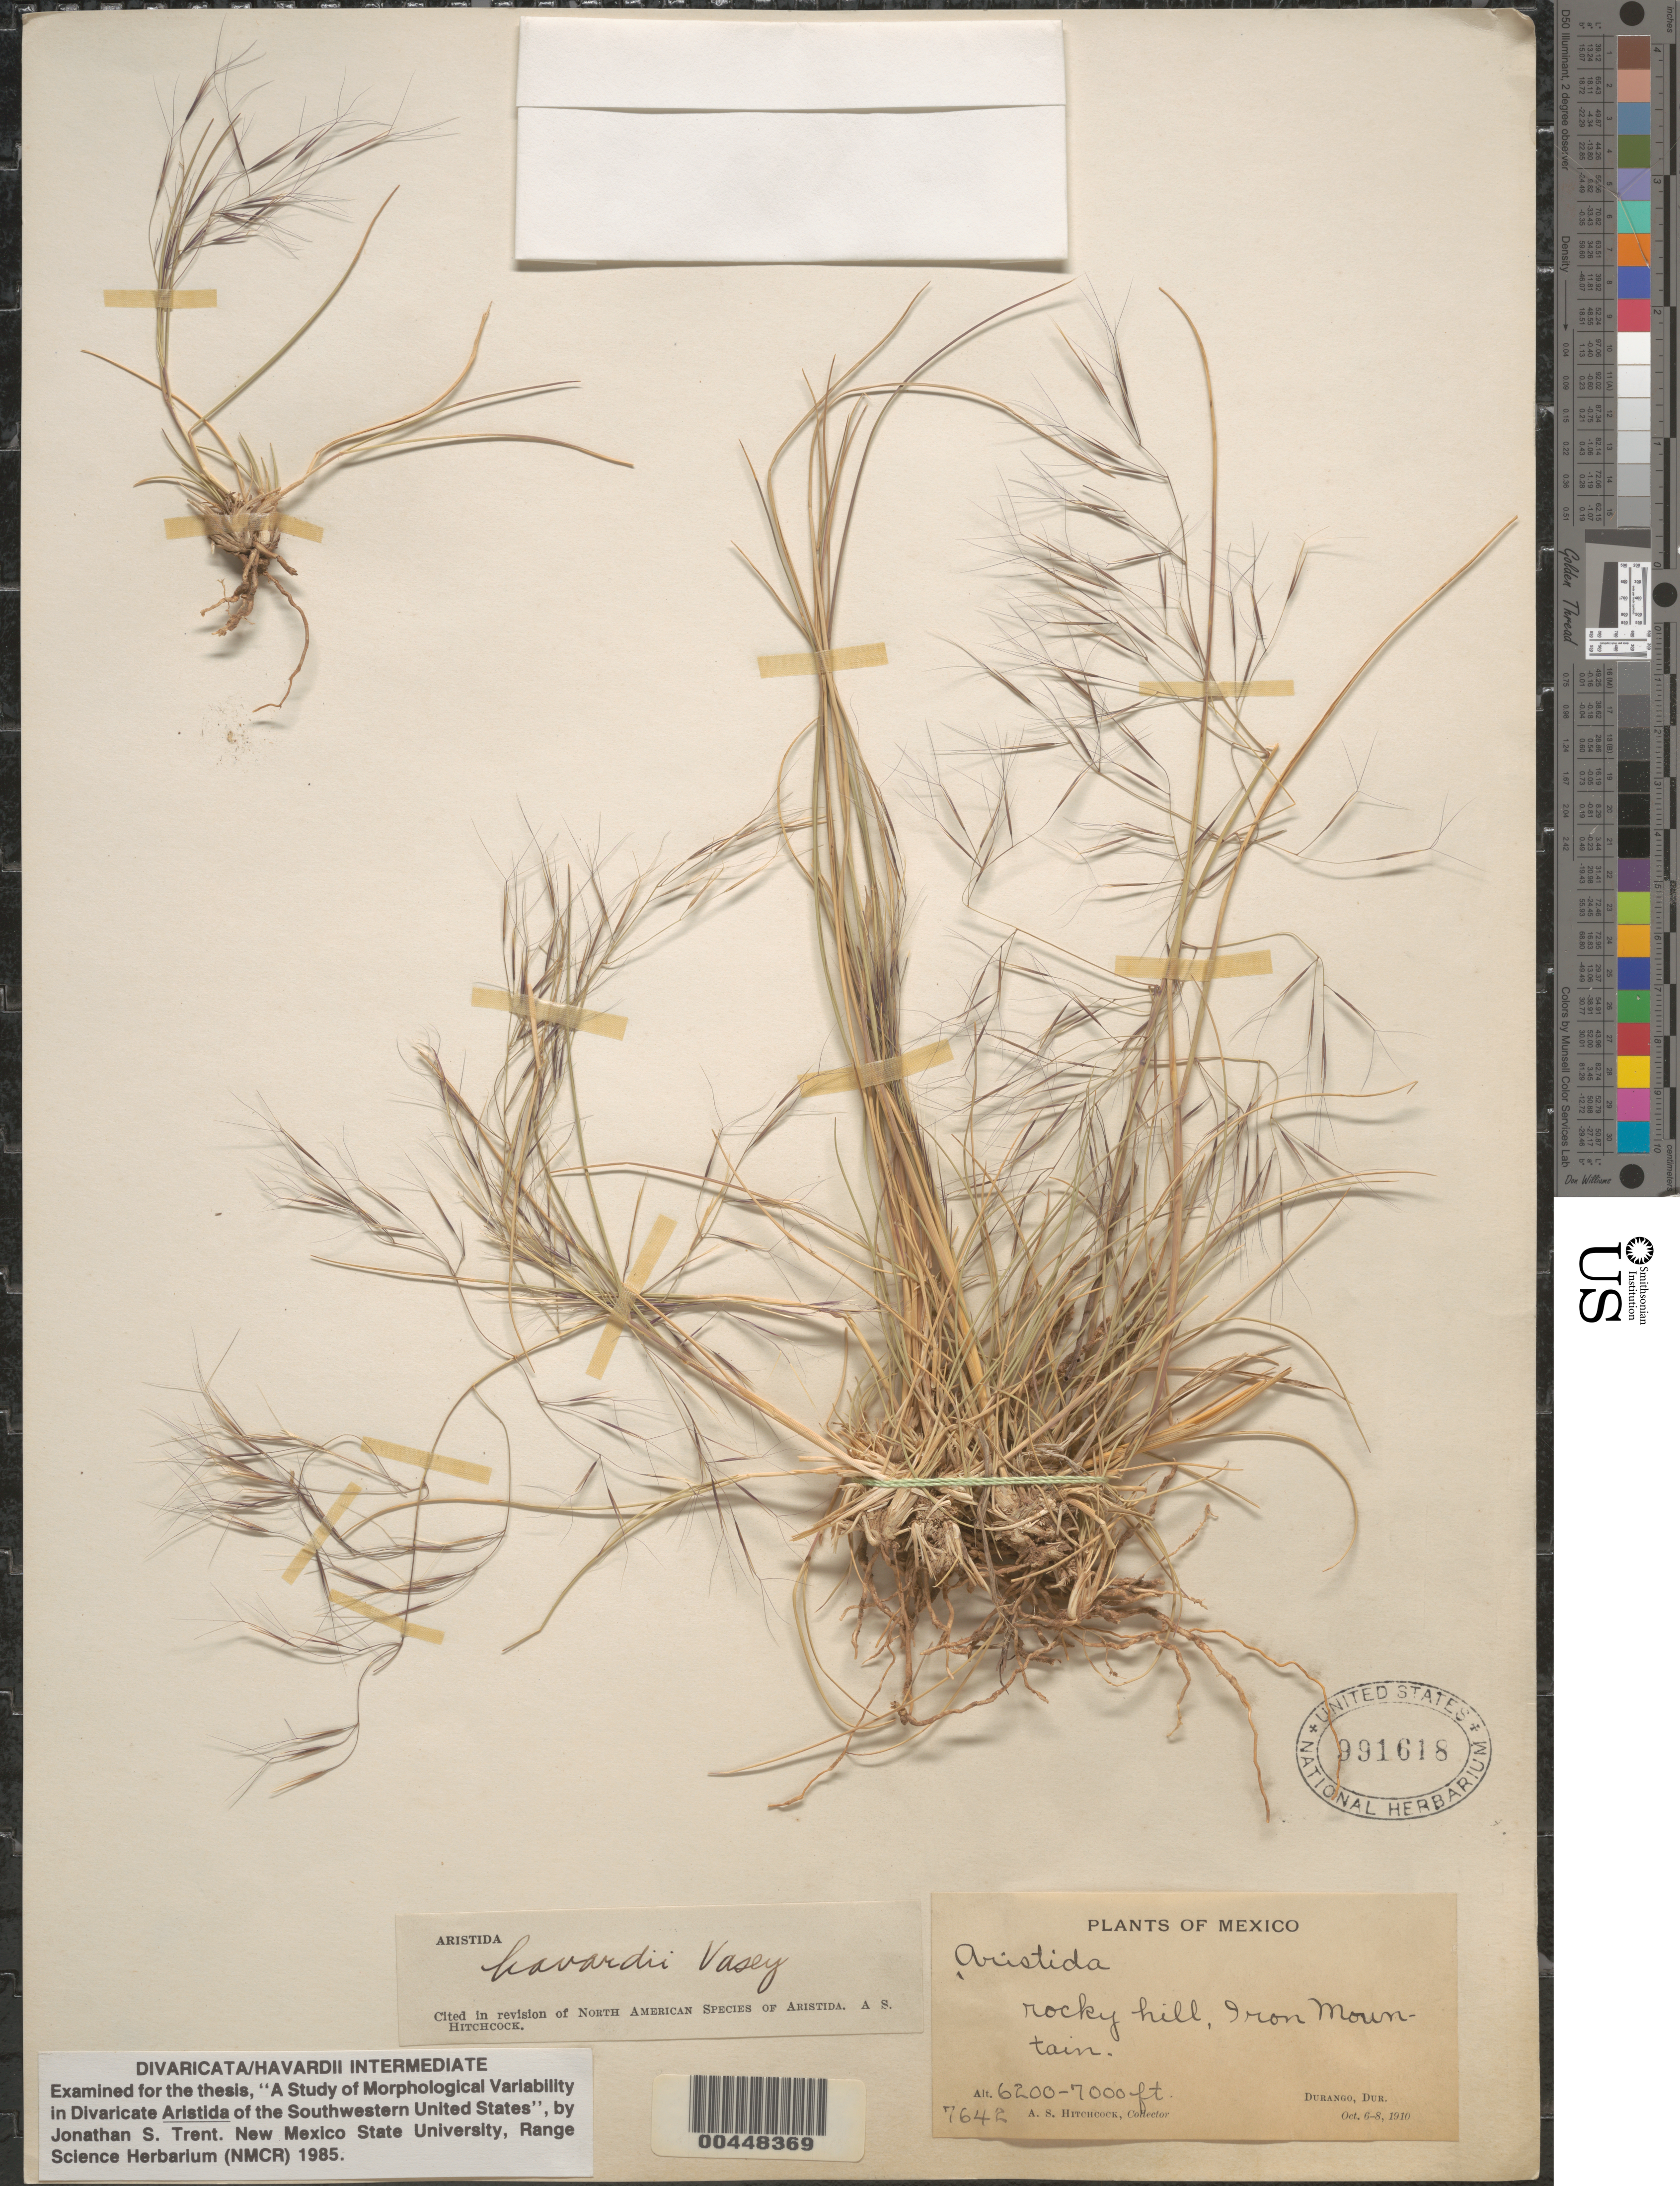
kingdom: Plantae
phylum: Tracheophyta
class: Liliopsida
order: Poales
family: Poaceae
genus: Aristida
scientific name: Aristida divaricata/havardii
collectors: A. S. Hitchcock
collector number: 7642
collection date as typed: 6 Oct 1910 to 8 Oct 1910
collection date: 1910-10-06/1910-10-08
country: Mexico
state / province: Durango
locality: Iron Mountain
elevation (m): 1890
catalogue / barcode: US 991618